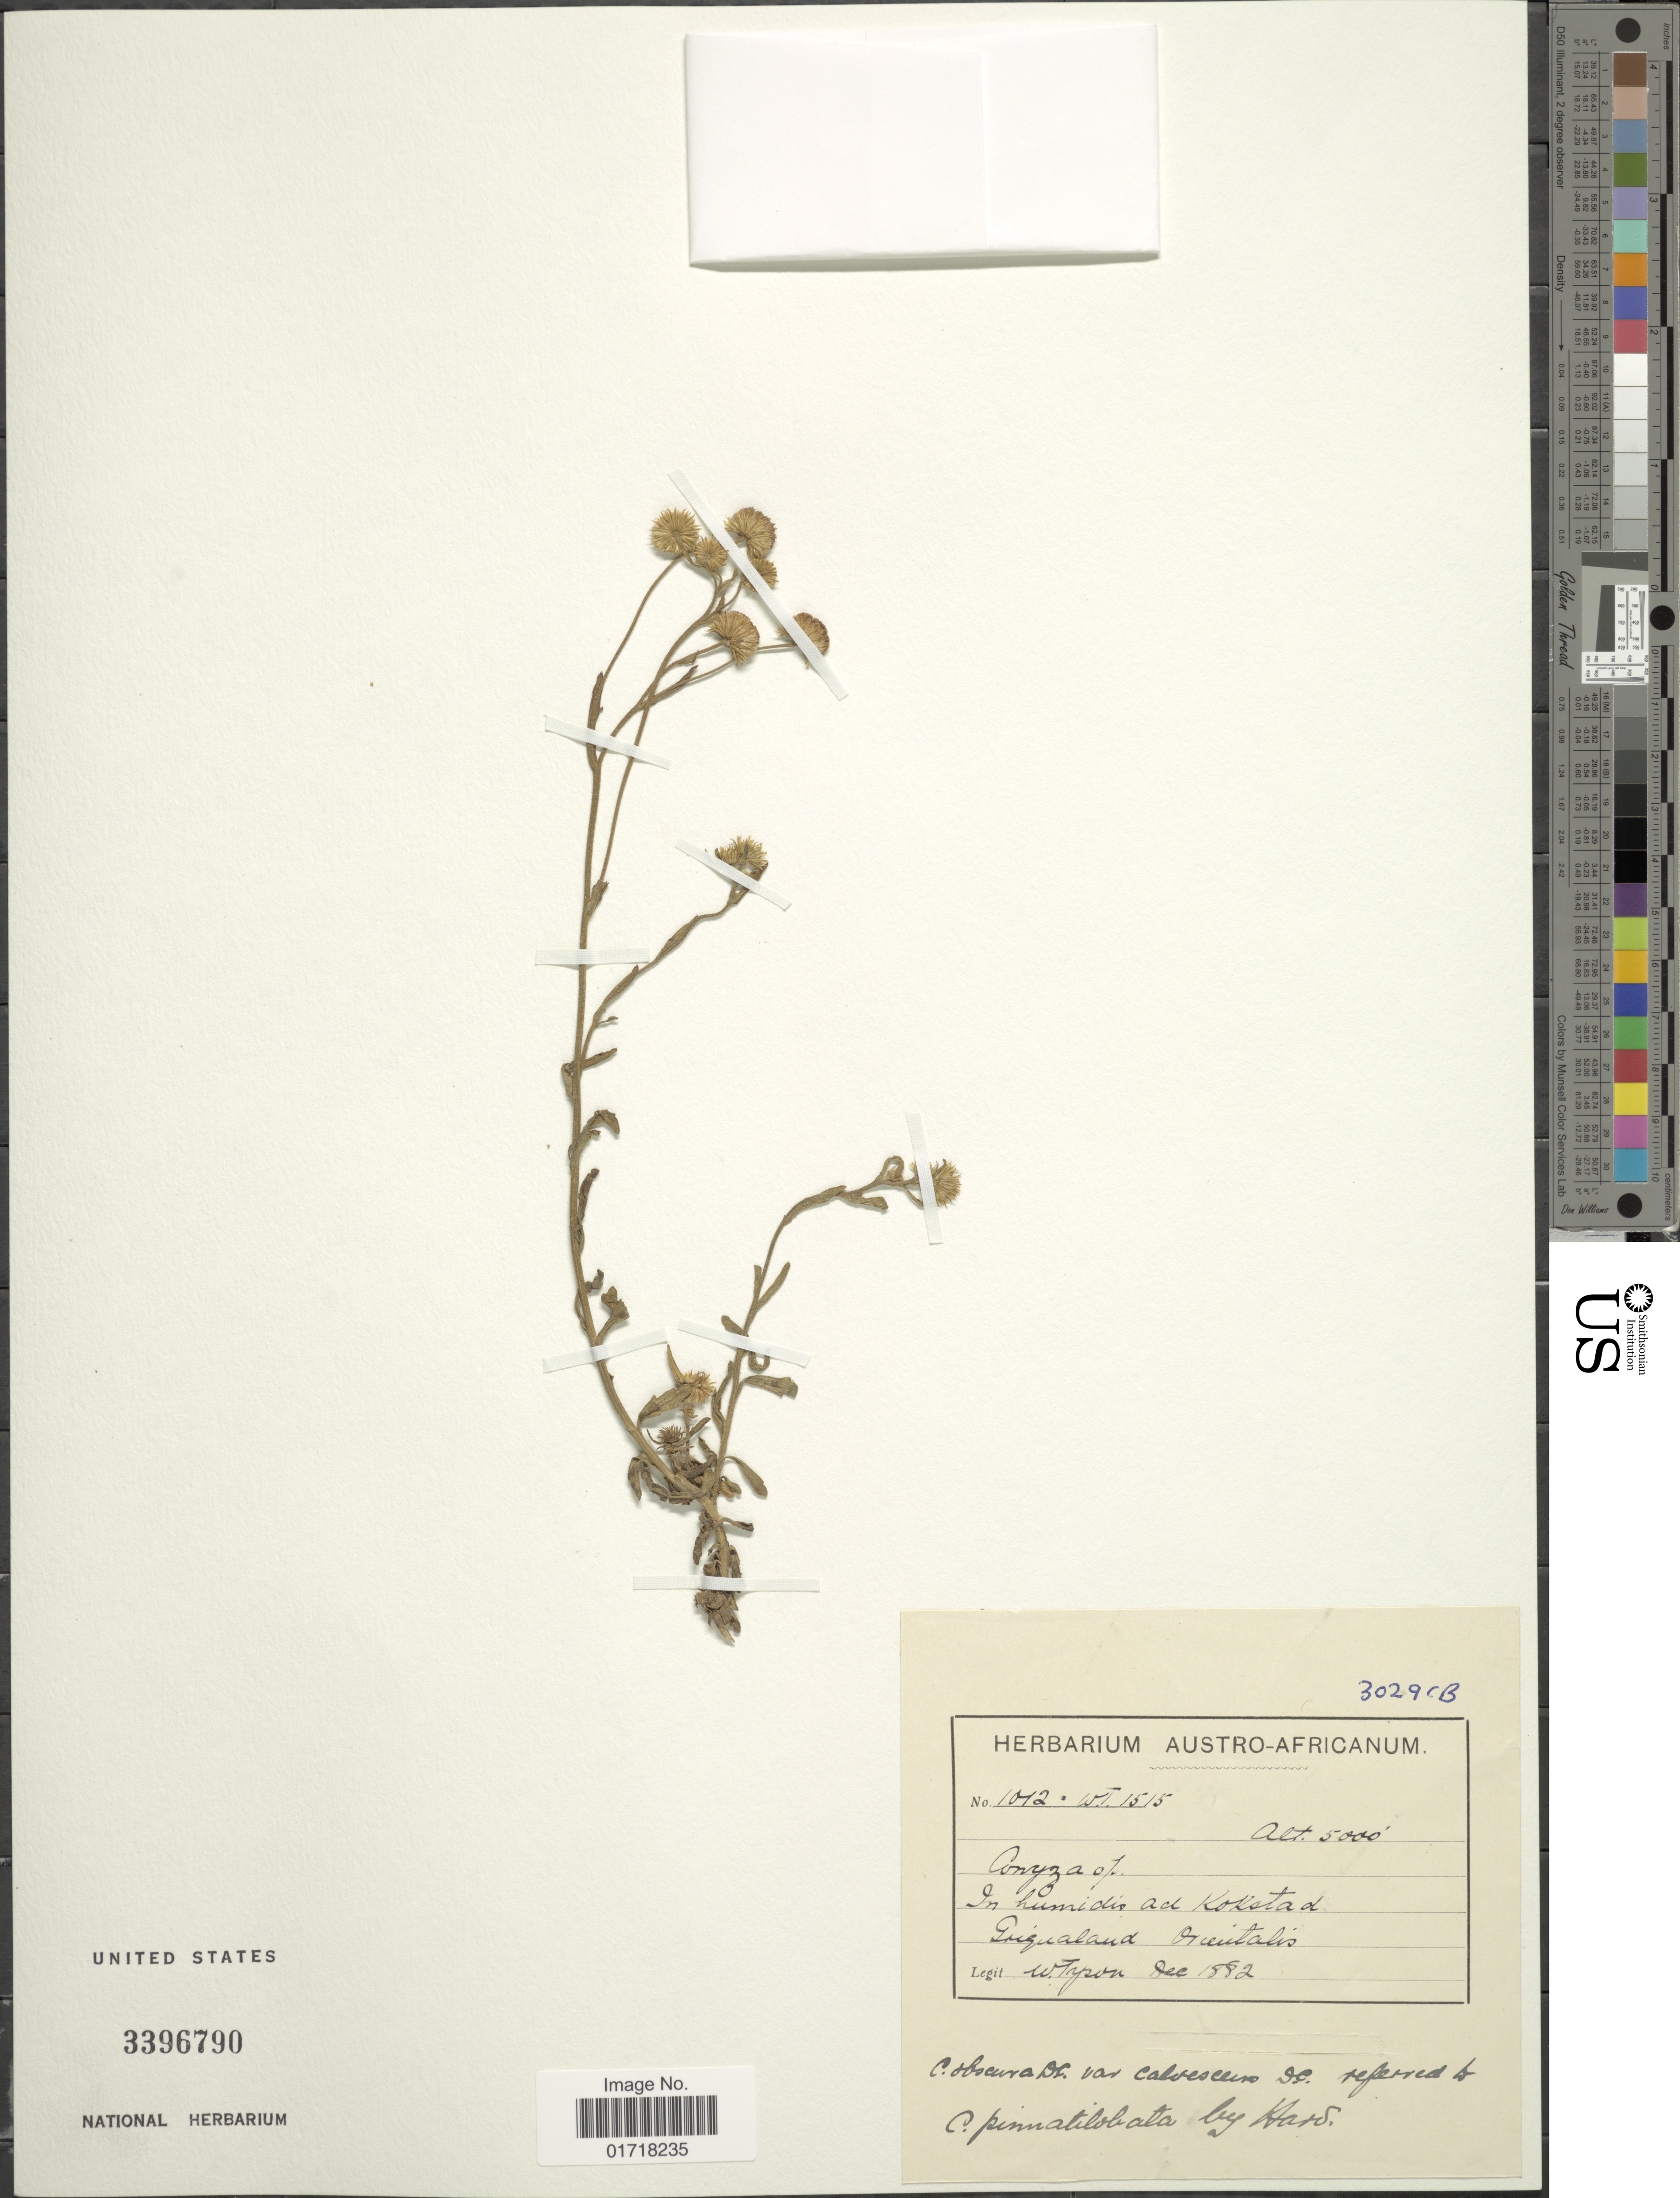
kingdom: Plantae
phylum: Tracheophyta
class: Magnoliopsida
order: Asterales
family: Asteraceae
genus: Conyza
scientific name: Conyza pinnatilobata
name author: DC.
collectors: W. Tyson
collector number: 1012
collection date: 1882-12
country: South Africa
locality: Austro-Afrucanum, In humidis ad Kokstad Griqualand Orientalis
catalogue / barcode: US 3396790